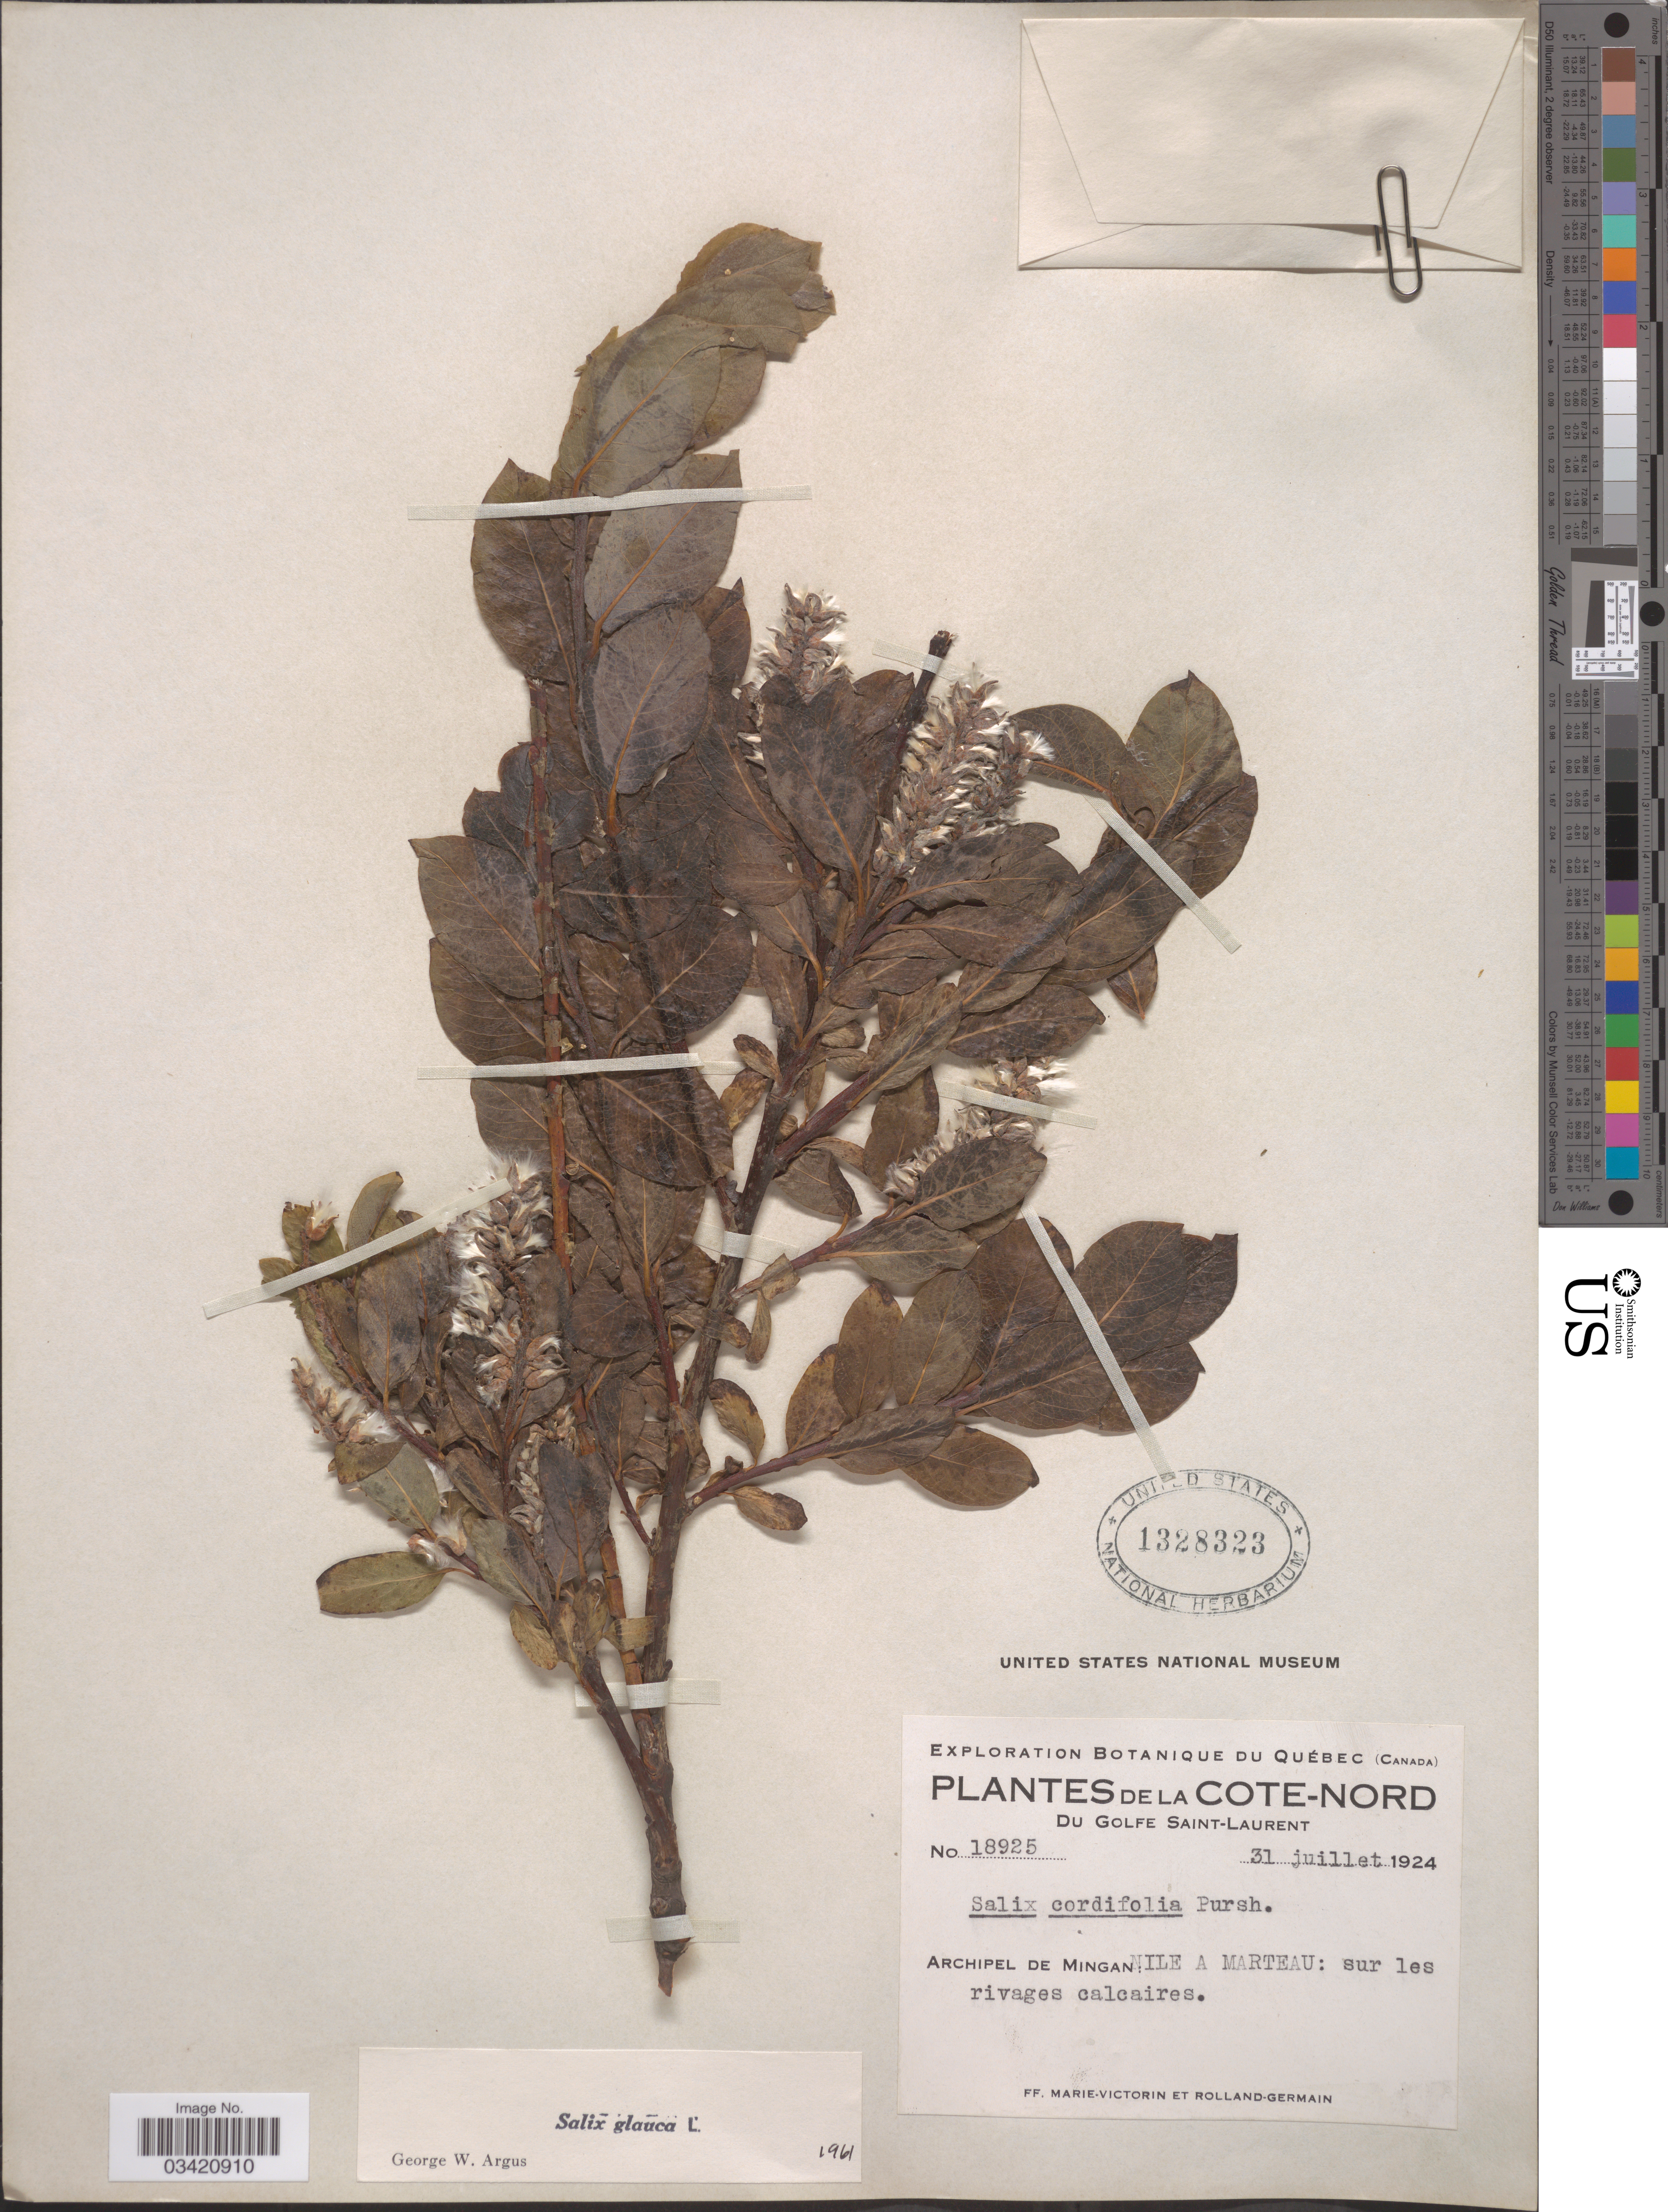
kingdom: Plantae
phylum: Tracheophyta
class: Magnoliopsida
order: Malpighiales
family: Salicaceae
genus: Salix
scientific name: Salix glauca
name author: L.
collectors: F. Marie-Victorin & Rolland-Germain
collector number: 18925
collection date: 1924-07-31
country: Canada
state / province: Quebec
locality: Cote-Nord. Du Golfe Saint-Laurent. Archipel de Mingan: Nile a Marteau: sur les rivages calcaires.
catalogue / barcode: US 1328323